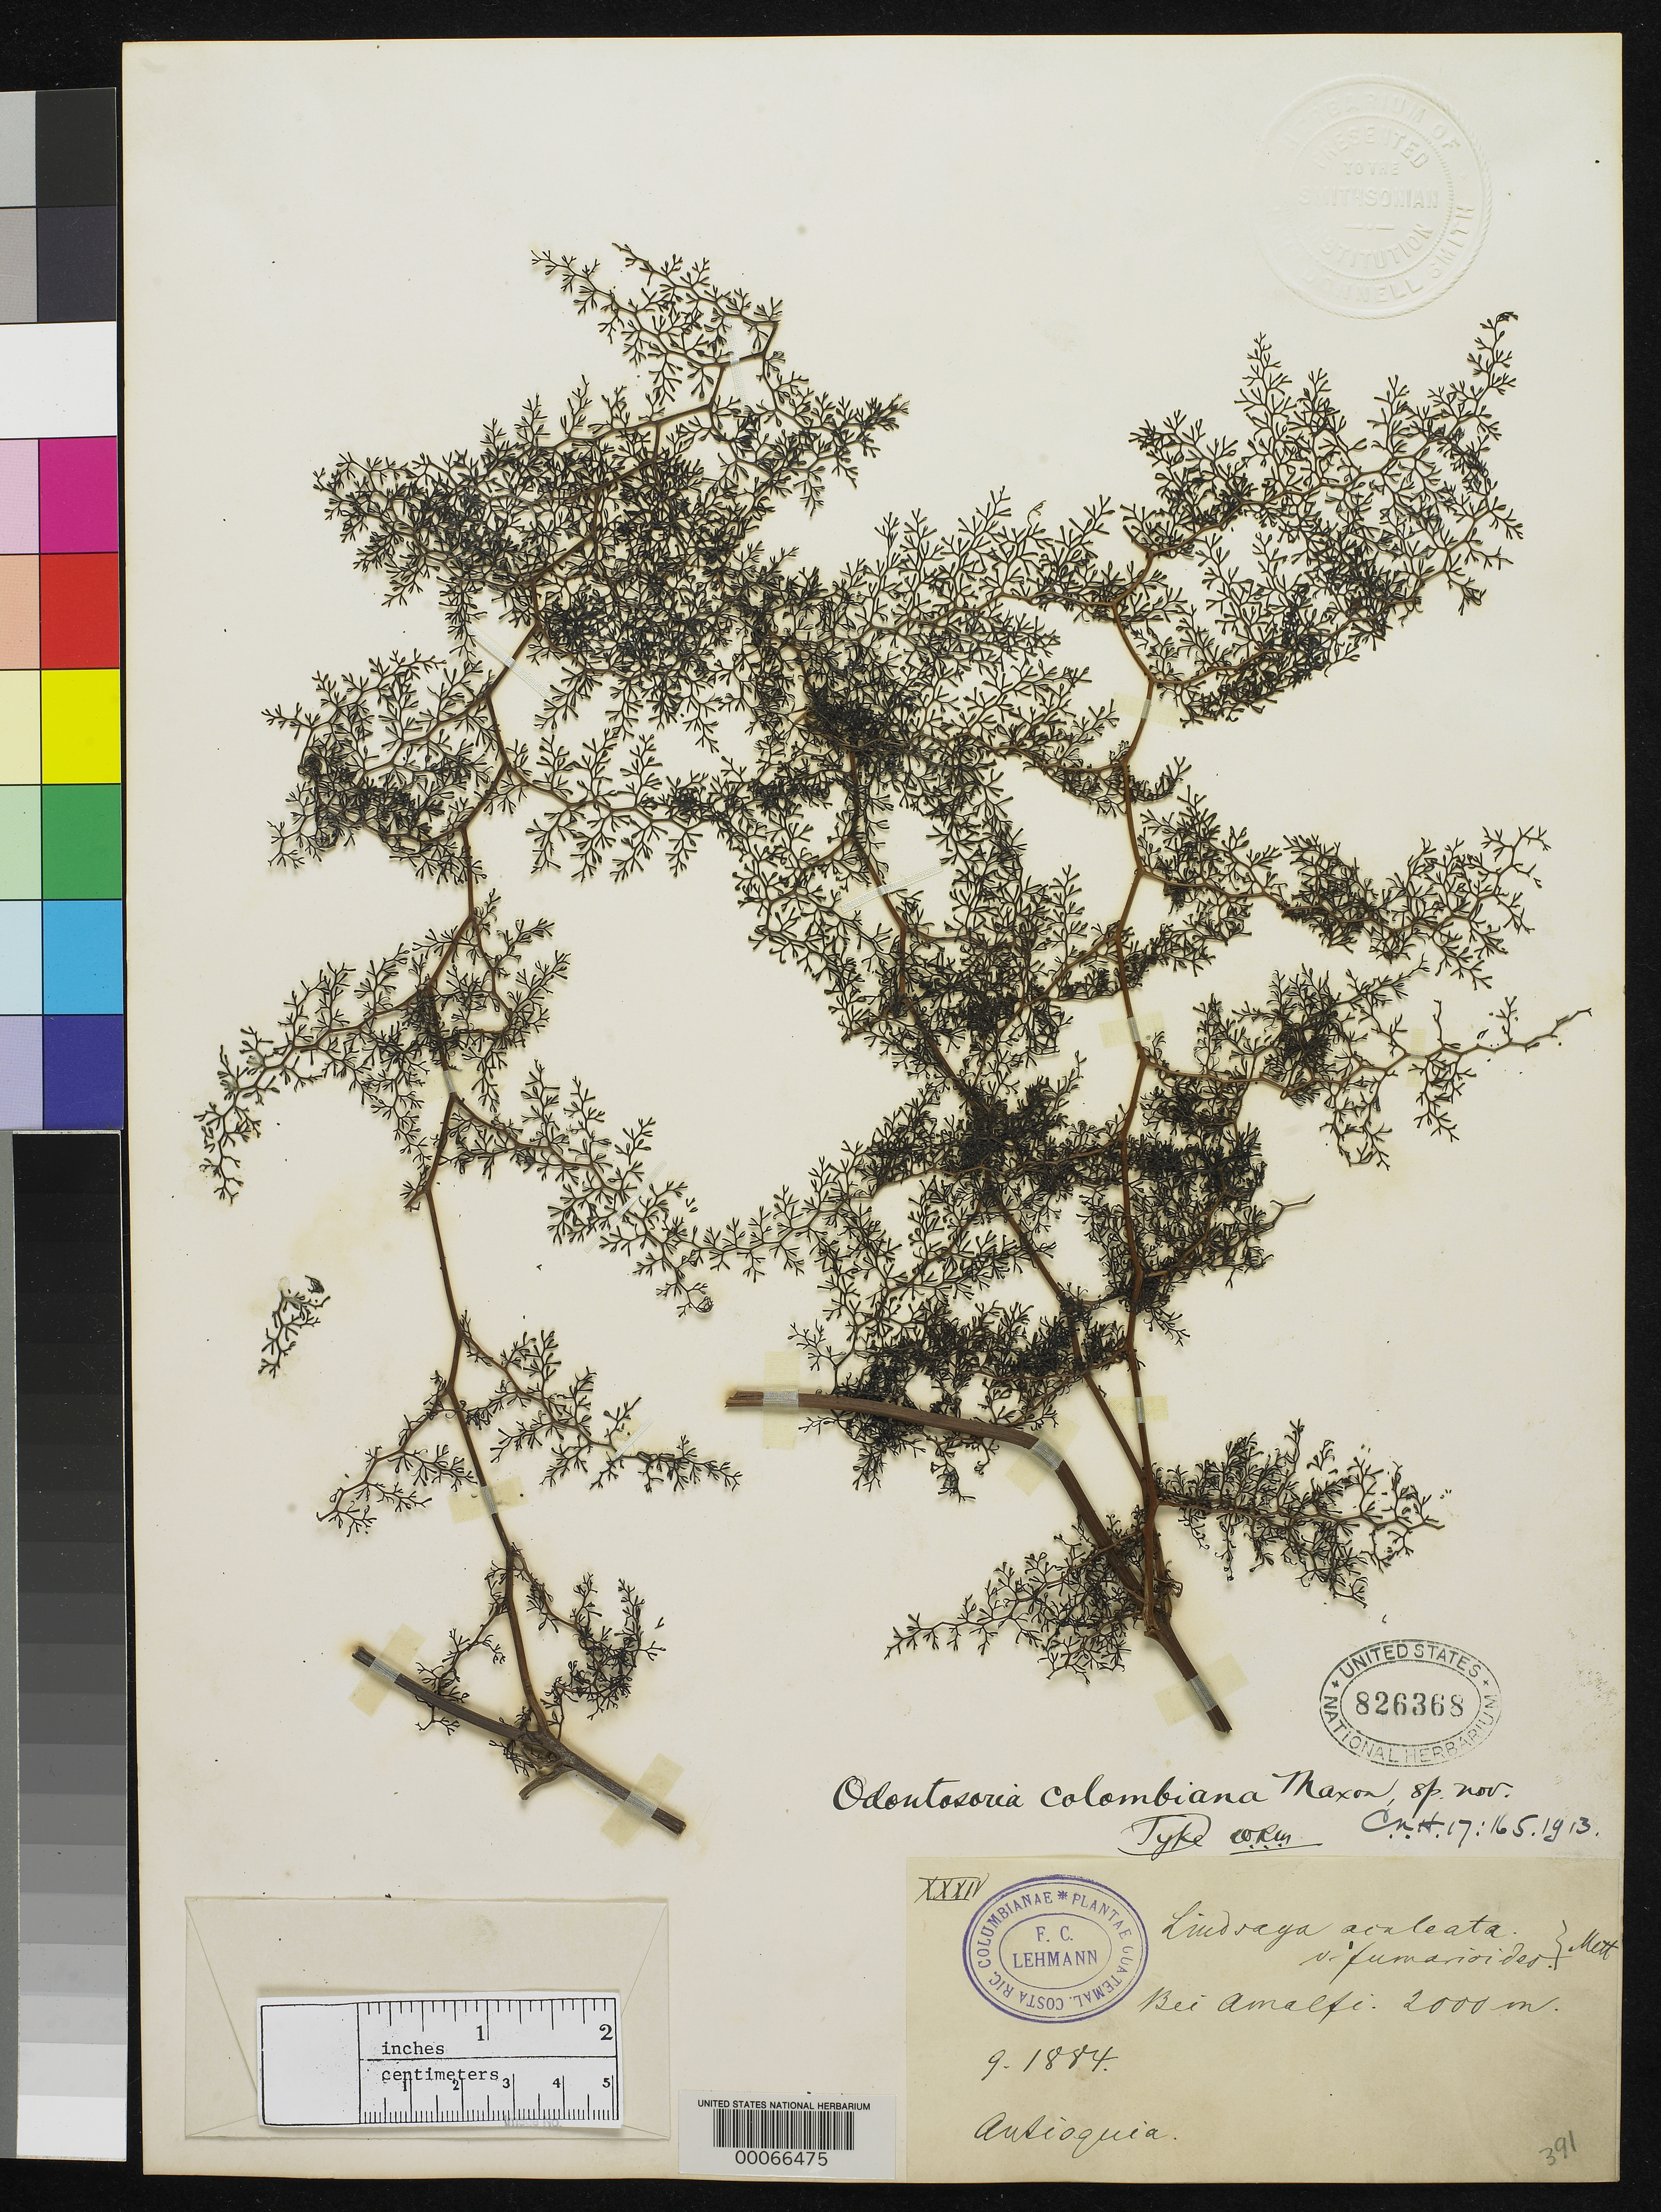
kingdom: Plantae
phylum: Tracheophyta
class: Polypodiopsida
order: Polypodiales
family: Lindsaeaceae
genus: Odontosoria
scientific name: Odontosoria colombiana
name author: Maxon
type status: Holotype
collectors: F. C. Lehmann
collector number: XXXIV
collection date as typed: Sep 1884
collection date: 1884-09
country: Colombia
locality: Bei Amapa.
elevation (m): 2000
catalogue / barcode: US 826368